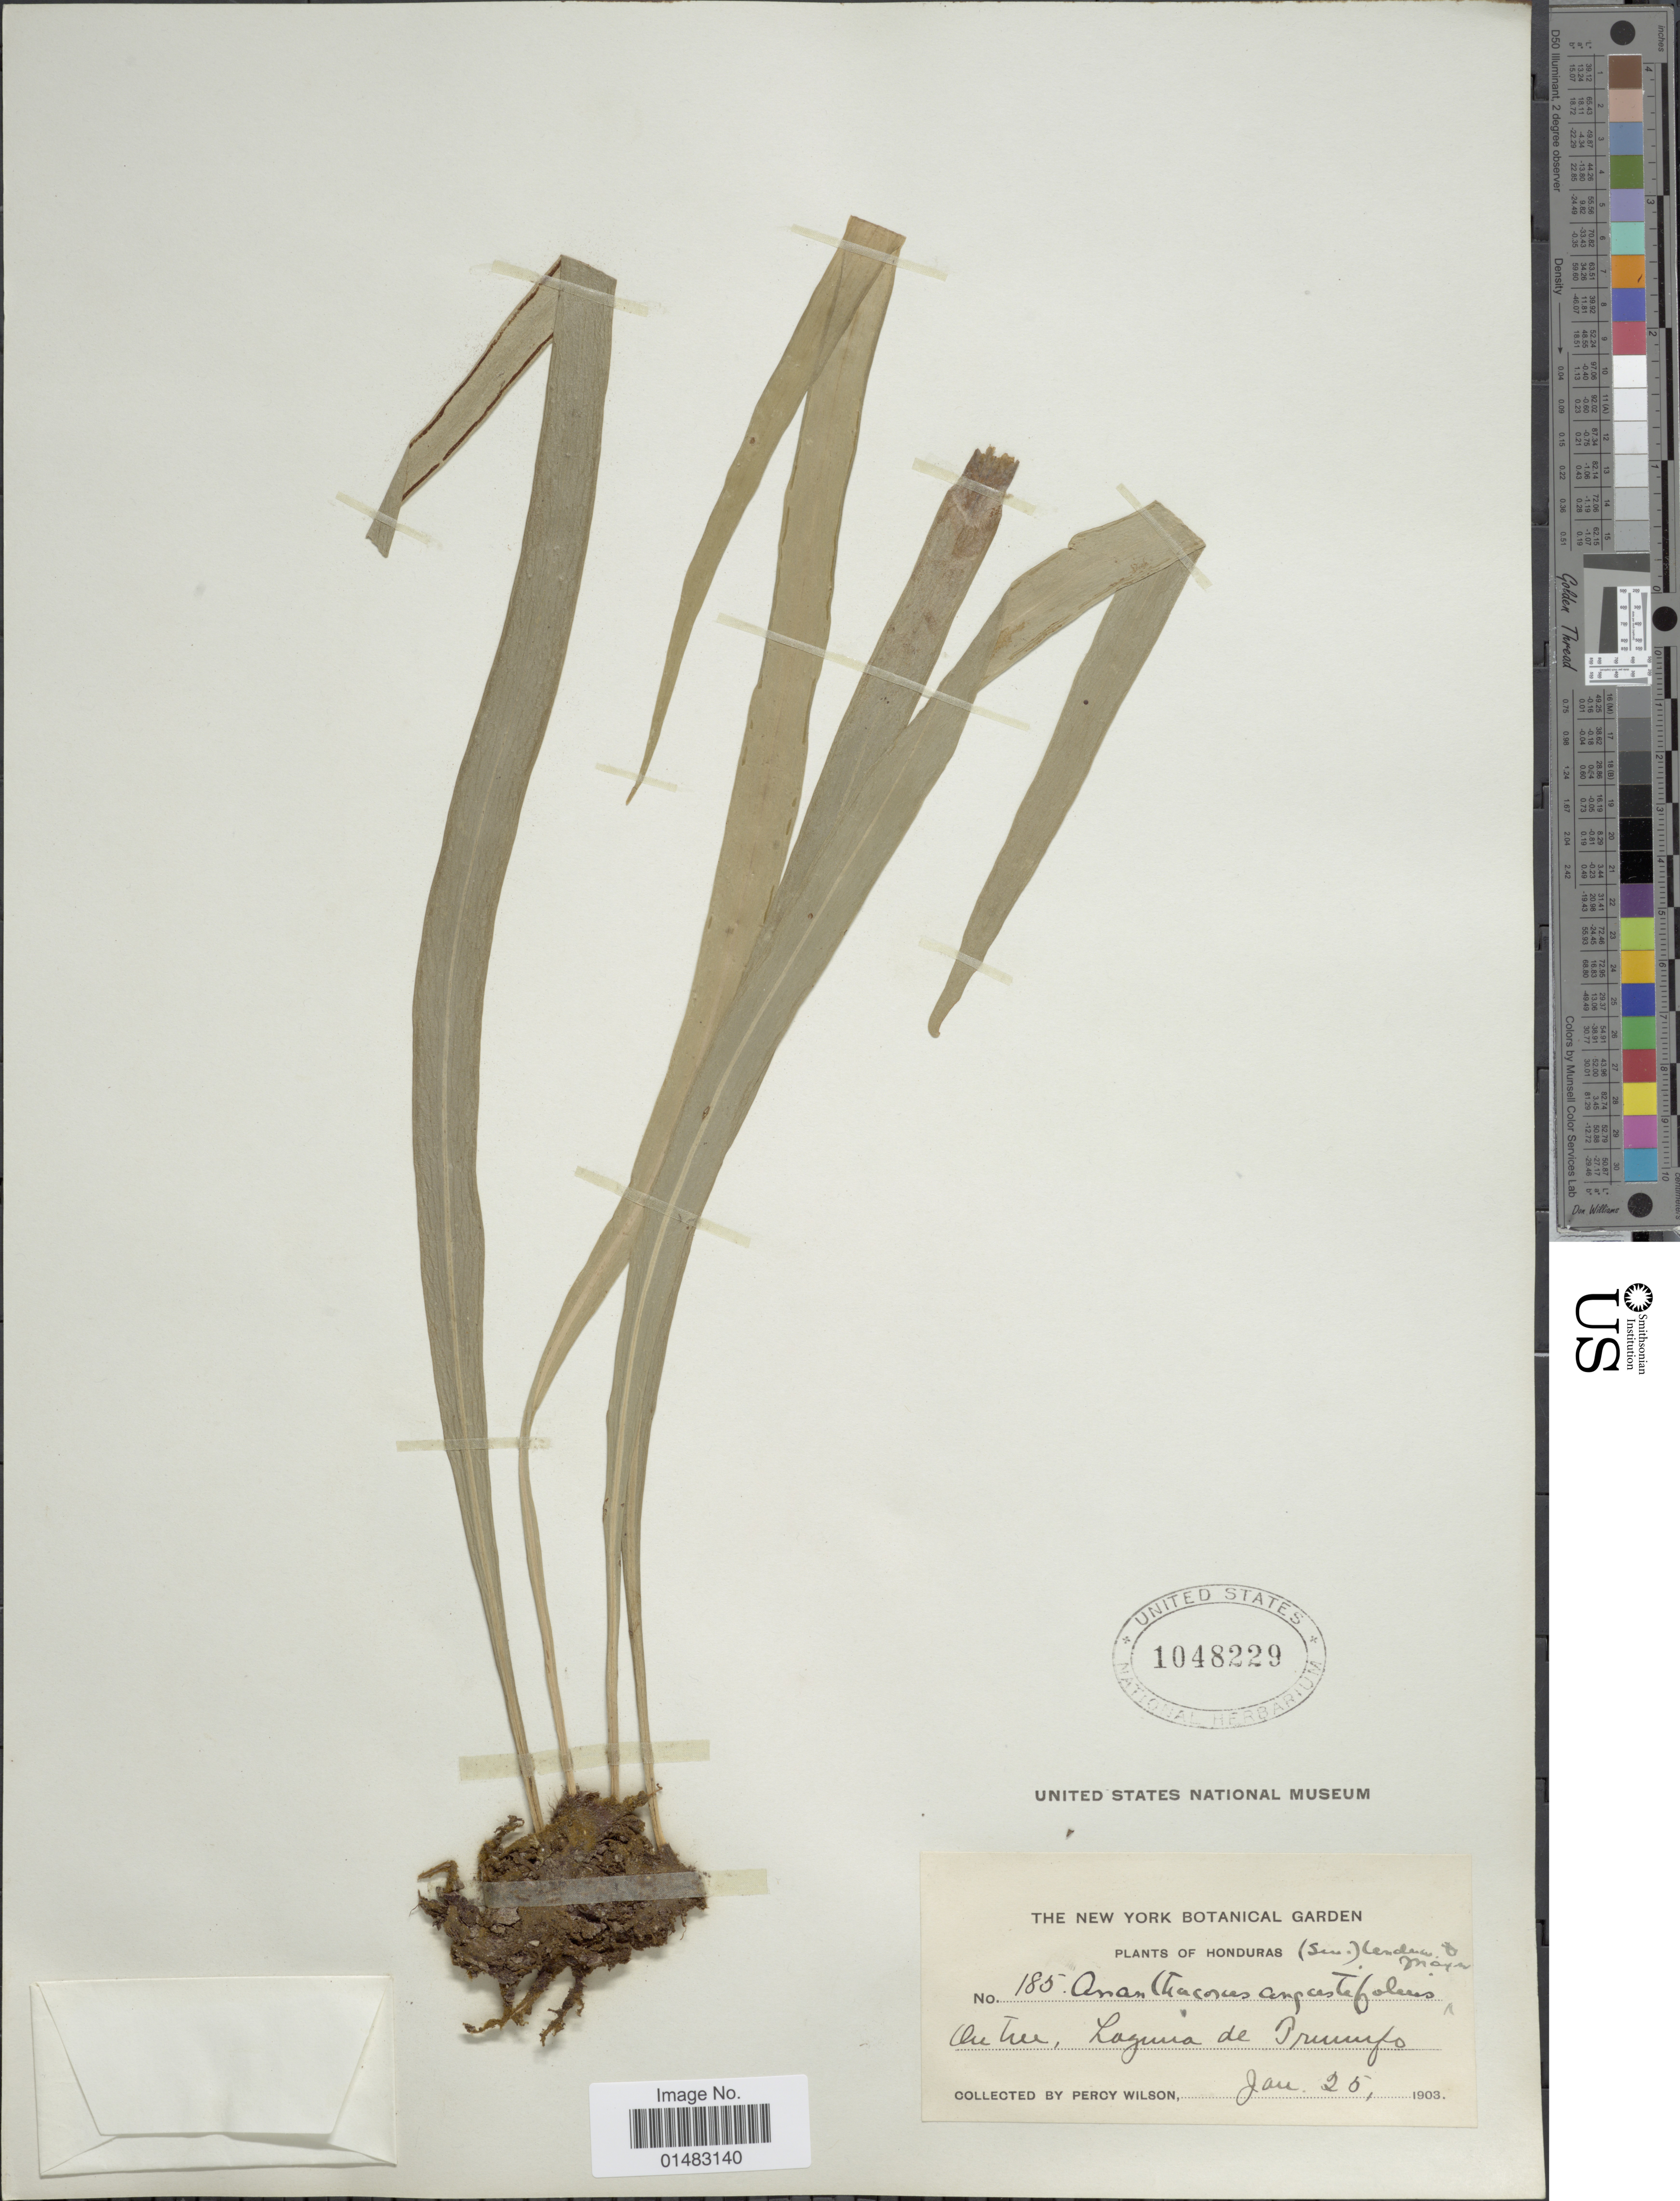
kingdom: Plantae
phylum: Tracheophyta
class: Polypodiopsida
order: Polypodiales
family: Pteridaceae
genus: Ananthacorus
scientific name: Ananthacorus angustifolius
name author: (Sw.) Underw. & Maxon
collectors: P. Wilson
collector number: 185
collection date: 1903-01-25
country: Honduras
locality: Laguna de Triunfo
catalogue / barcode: US 1048229